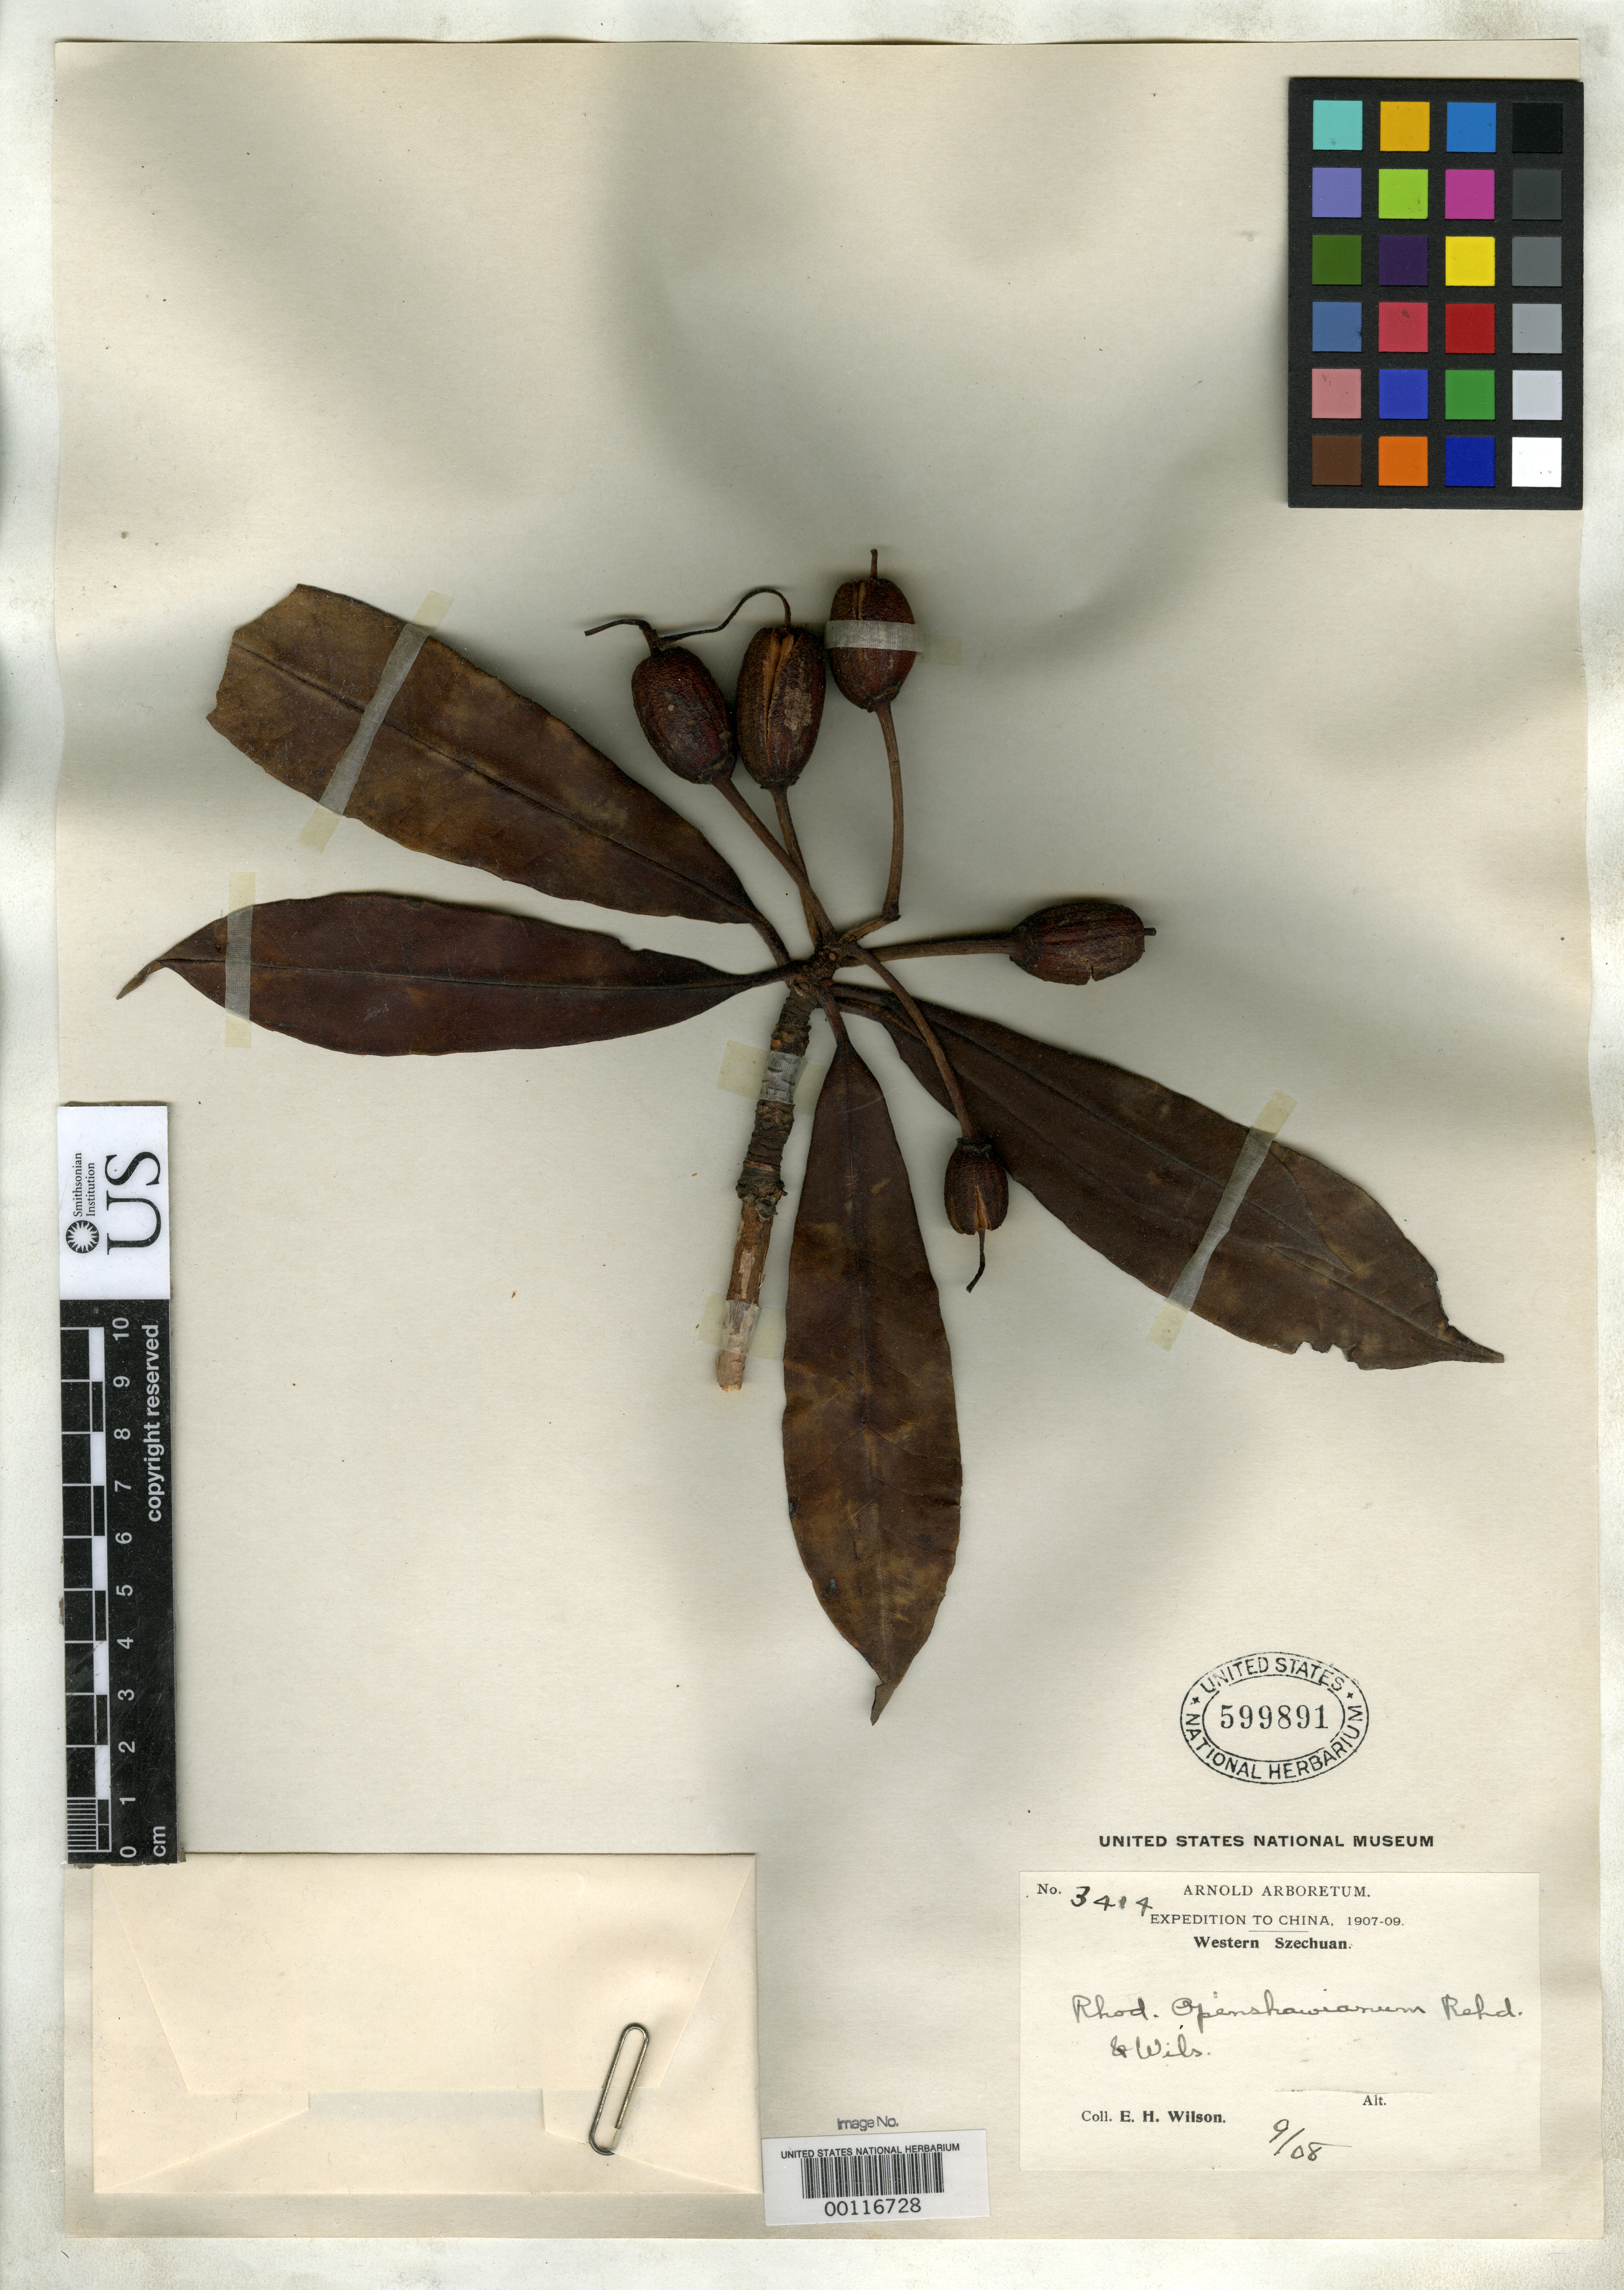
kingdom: Plantae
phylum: Tracheophyta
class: Magnoliopsida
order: Ericales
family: Ericaceae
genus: Rhododendron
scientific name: Rhododendron openshawianum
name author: Rehder & E.H. Wilson in Sarg.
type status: Isotype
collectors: E. H. Wilson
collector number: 3414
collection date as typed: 12 Sep 1908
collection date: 1908-09-12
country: China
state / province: Sichuan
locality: Yung-Ching Hsien.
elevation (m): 2300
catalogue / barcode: US 599891